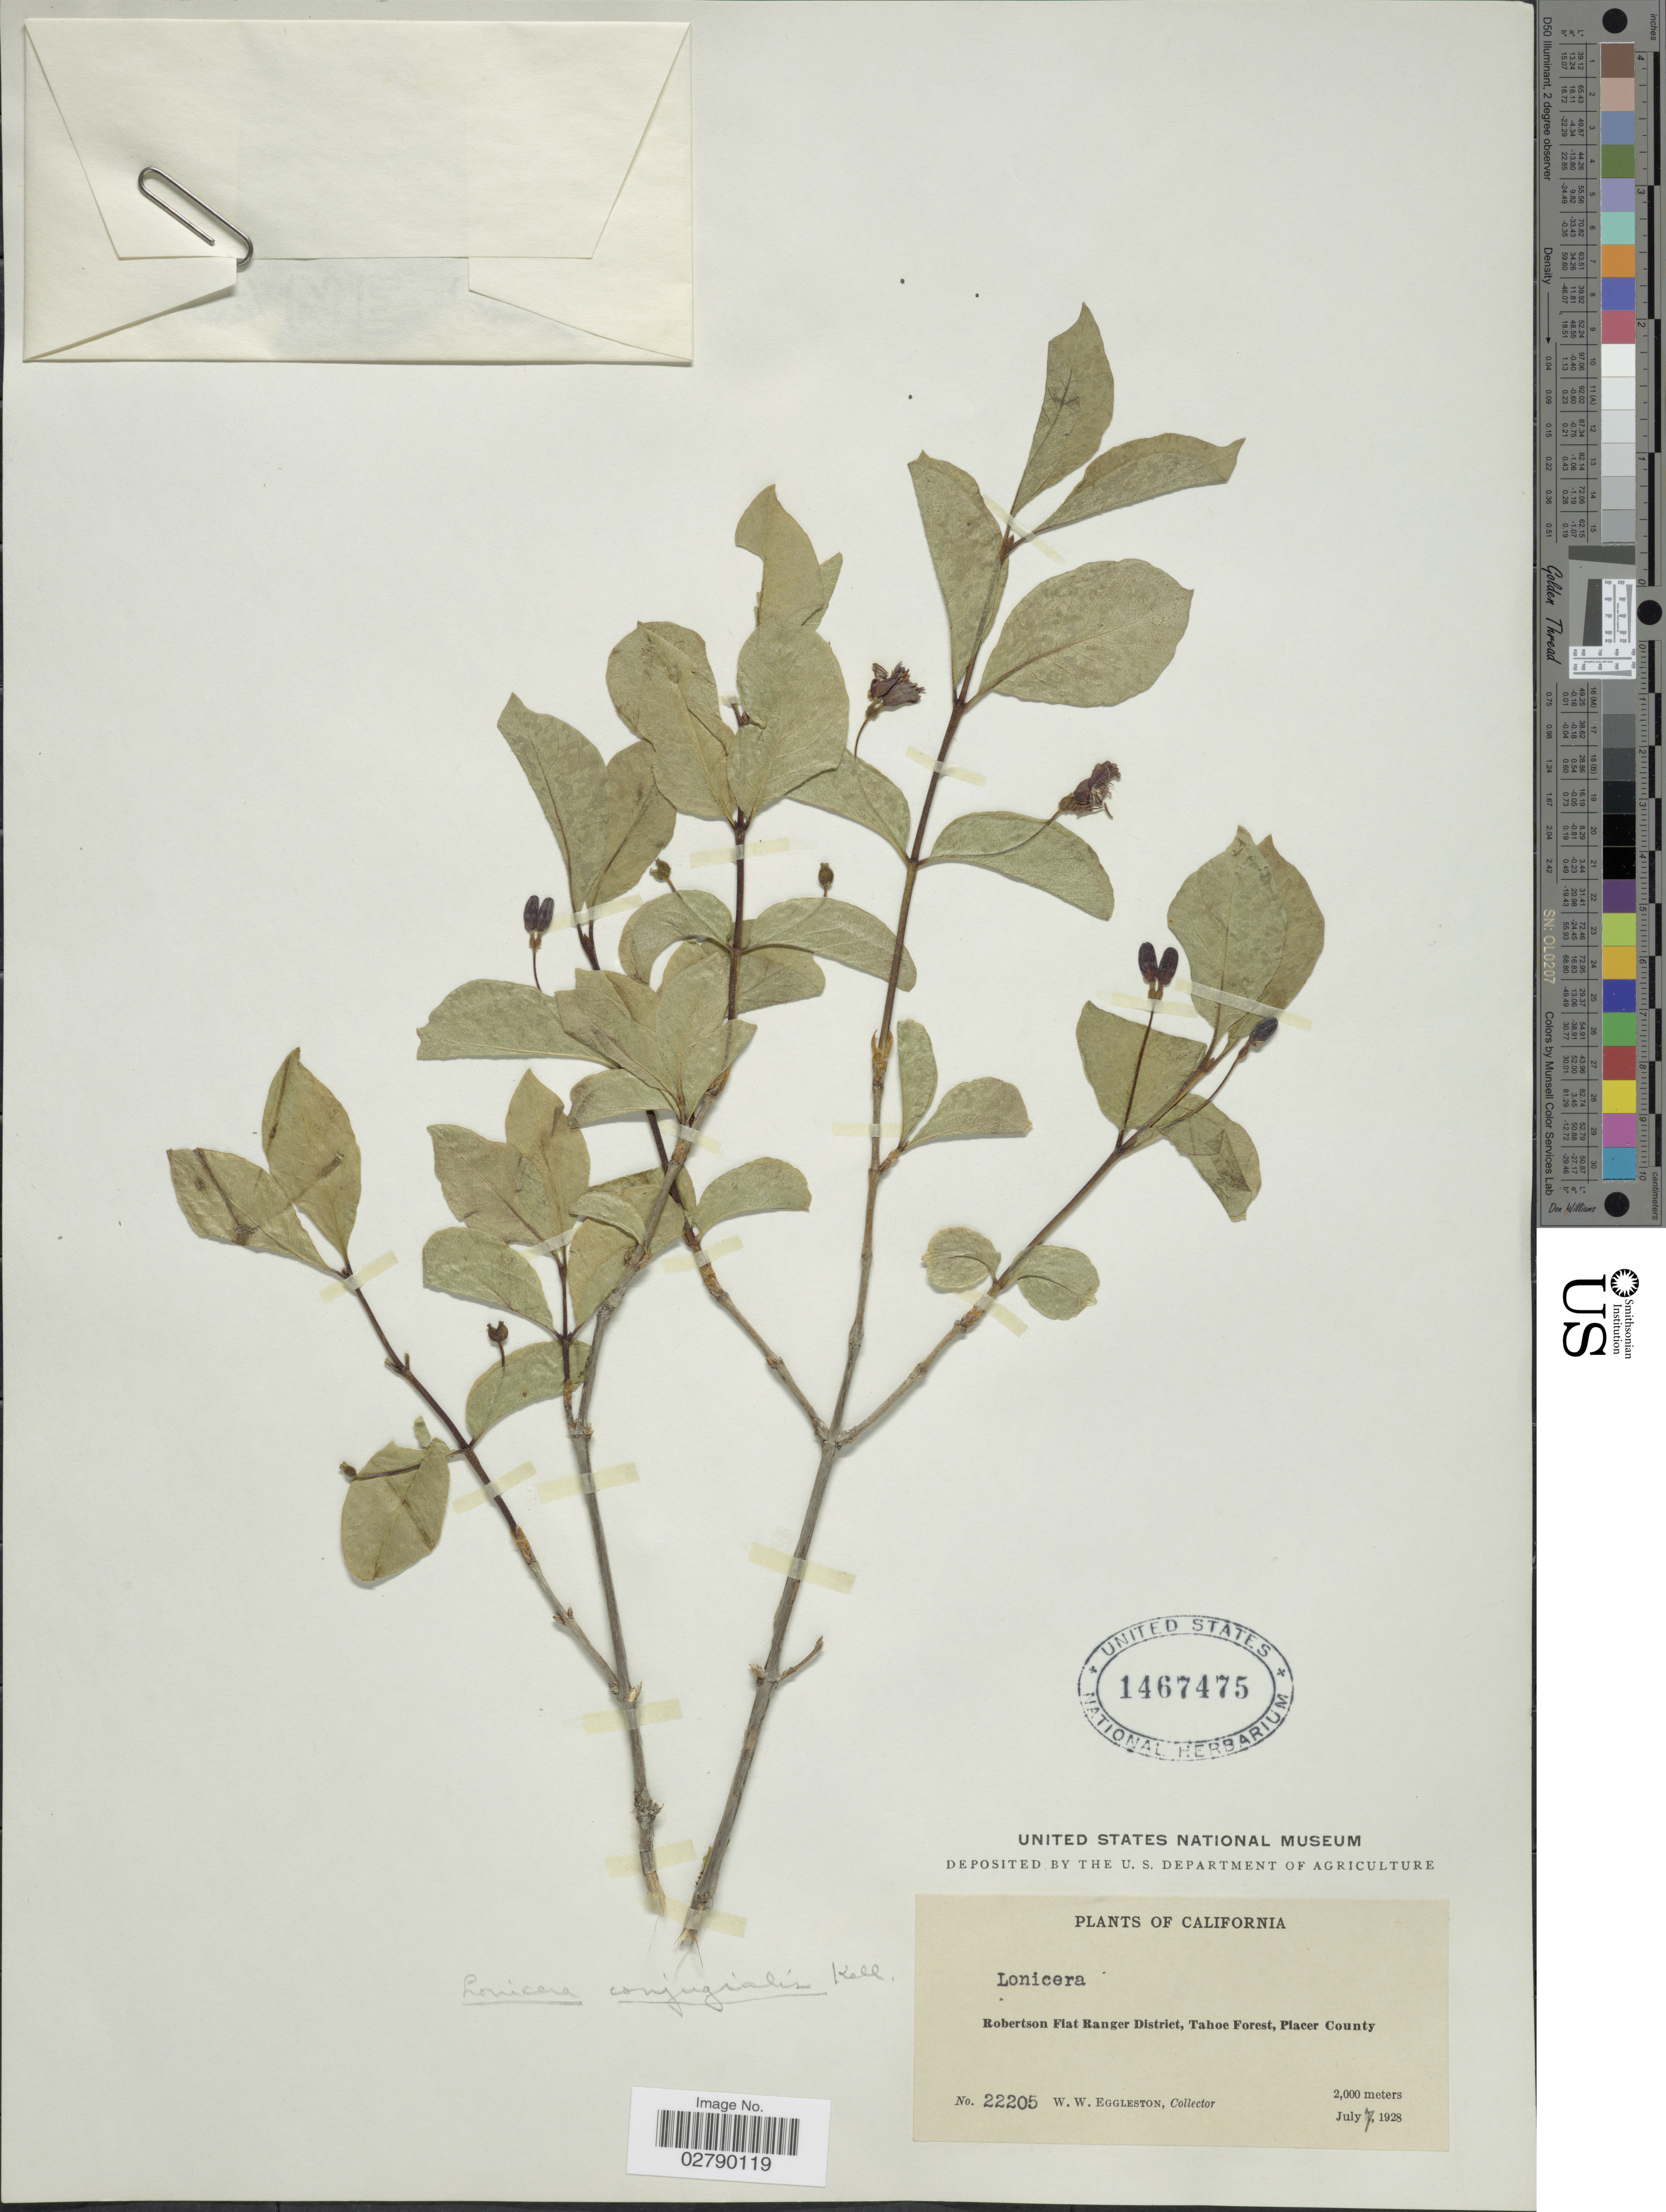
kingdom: Plantae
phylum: Tracheophyta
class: Magnoliopsida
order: Dipsacales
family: Caprifoliaceae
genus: Lonicera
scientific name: Lonicera sp.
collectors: W. W. Eggleston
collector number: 22205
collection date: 1928-07-07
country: United States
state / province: California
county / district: Placer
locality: Robertson Flat Ranger District, Tahoe Forest, Placer County.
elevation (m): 2000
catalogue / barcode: US 1467475